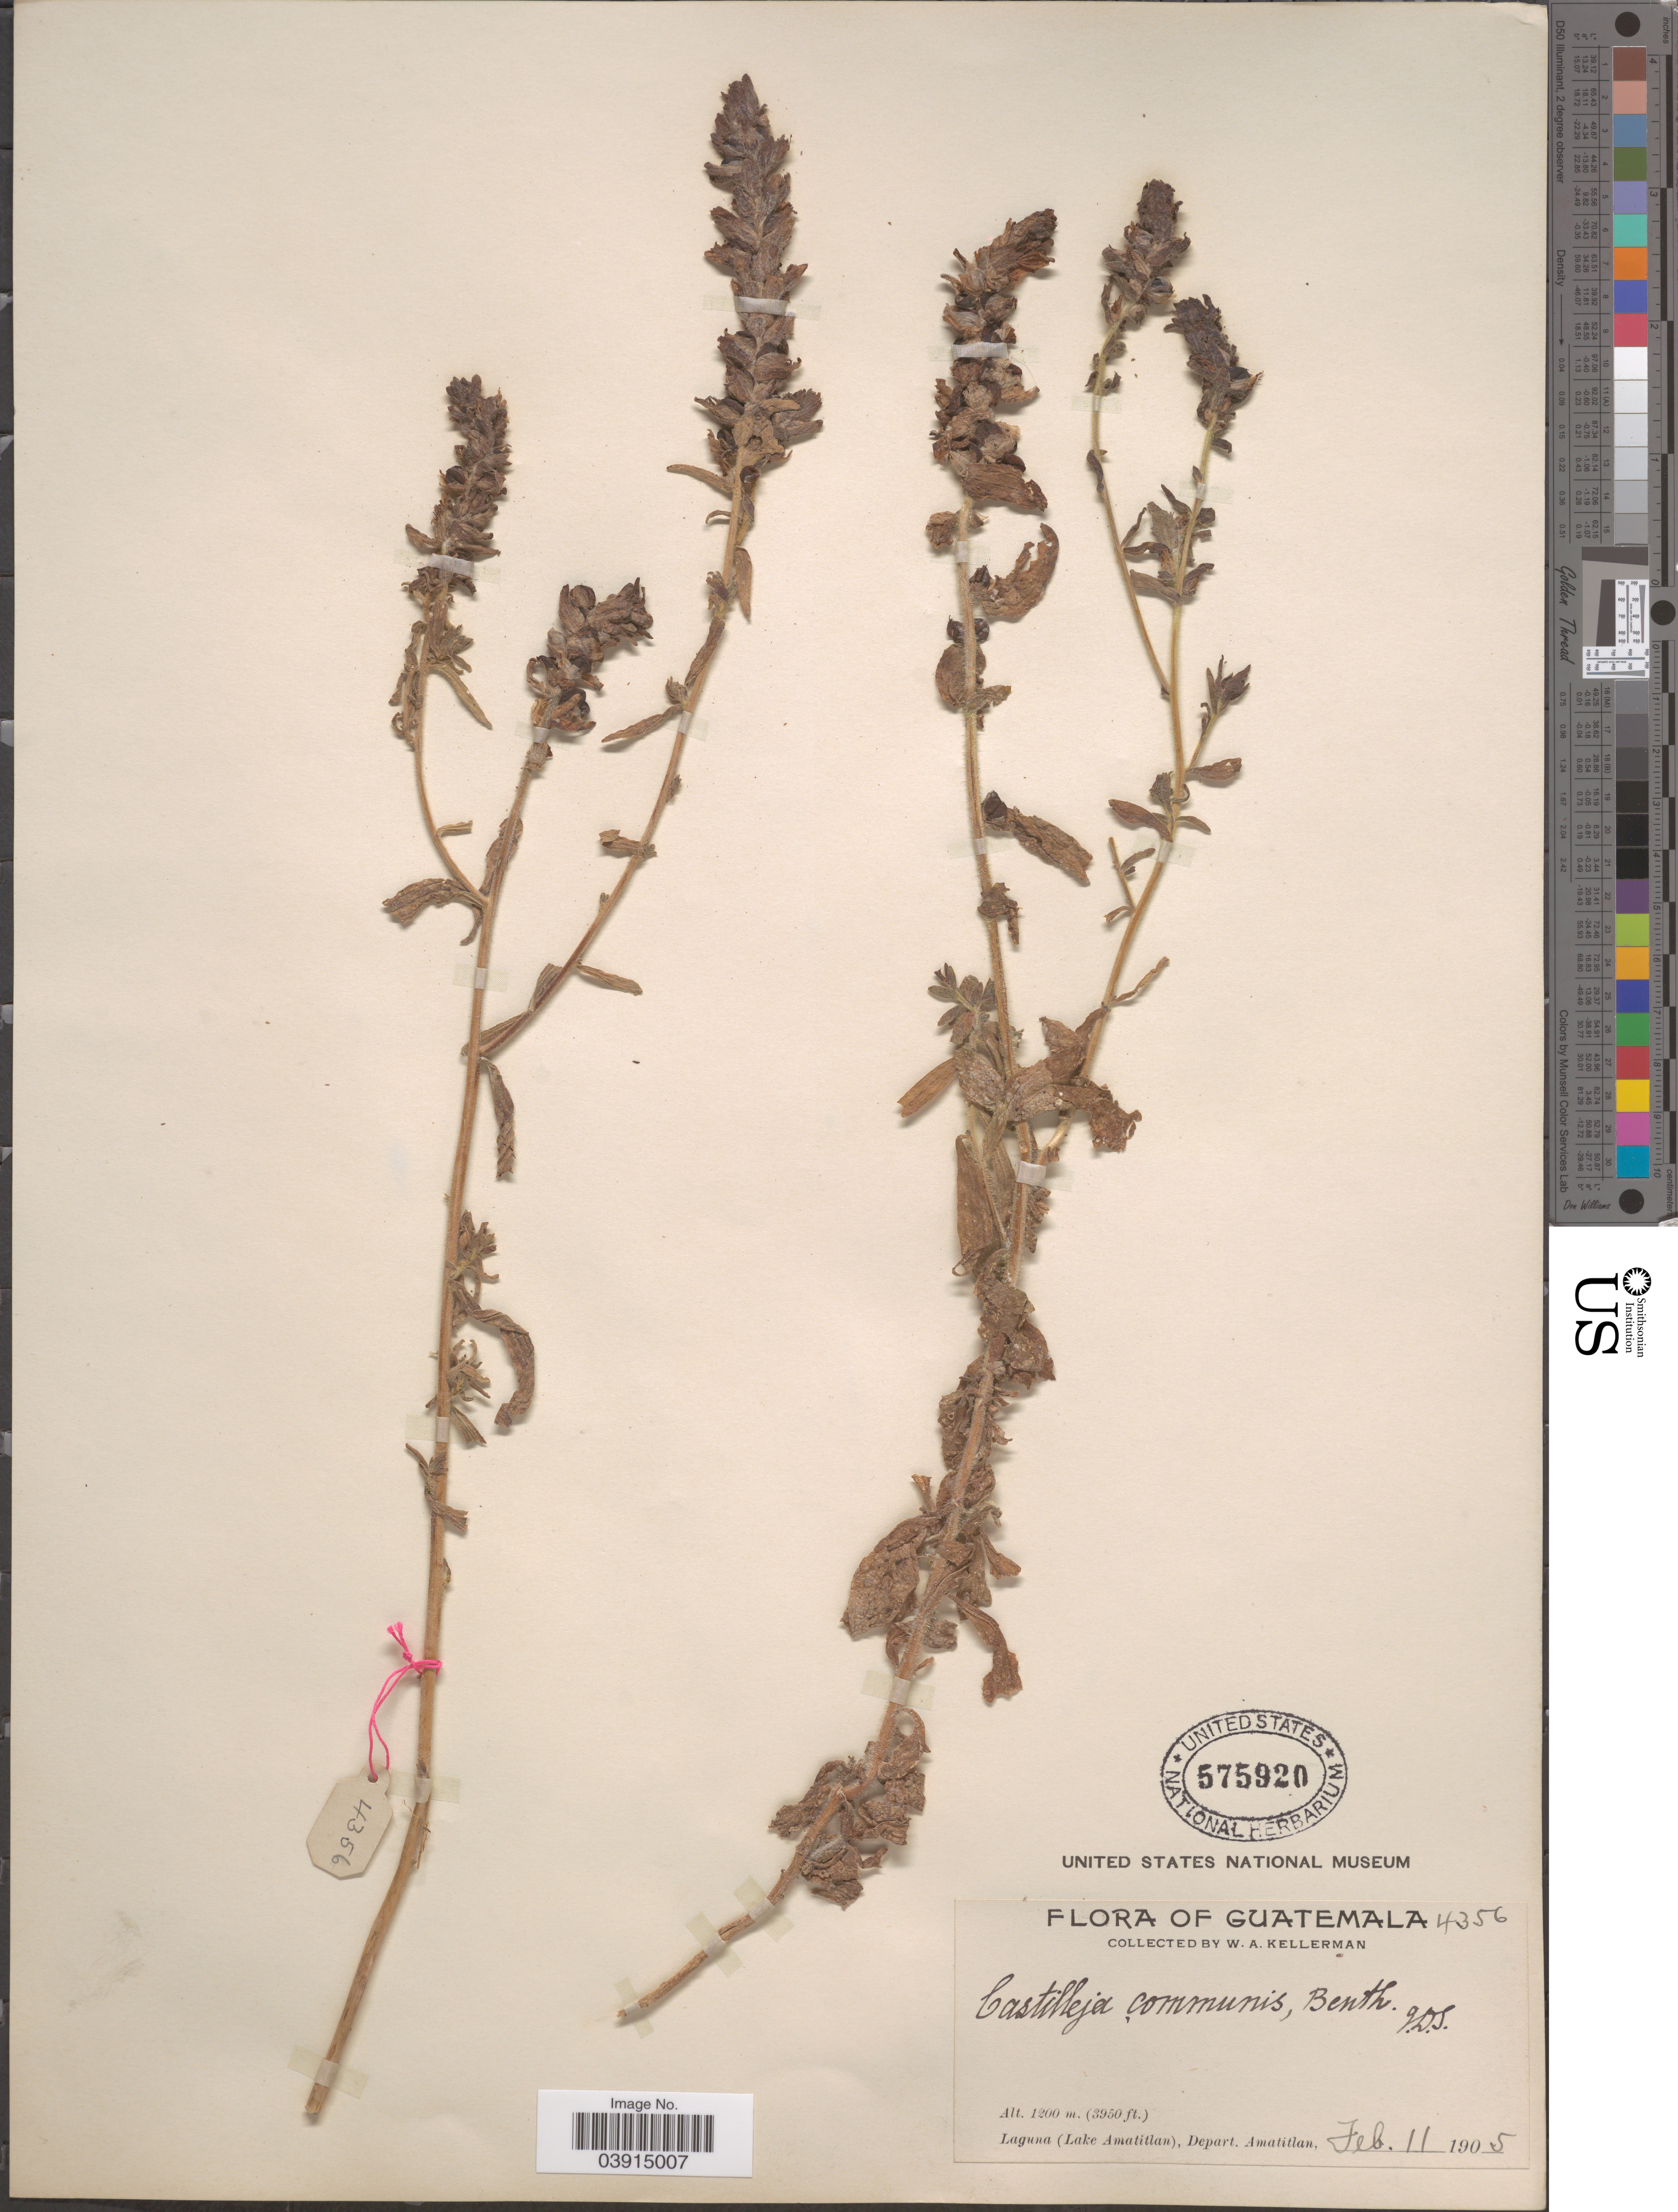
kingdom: Plantae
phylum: Tracheophyta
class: Magnoliopsida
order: Lamiales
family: Orobanchaceae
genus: Castilleja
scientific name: Castilleja arvensis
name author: Schltdl. & Cham.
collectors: W. Kellerman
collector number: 4356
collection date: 1905-02-11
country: Guatemala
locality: Laguna (Lake Amatitlan), Depart. Amatitlan.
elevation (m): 1200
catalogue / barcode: US 575920